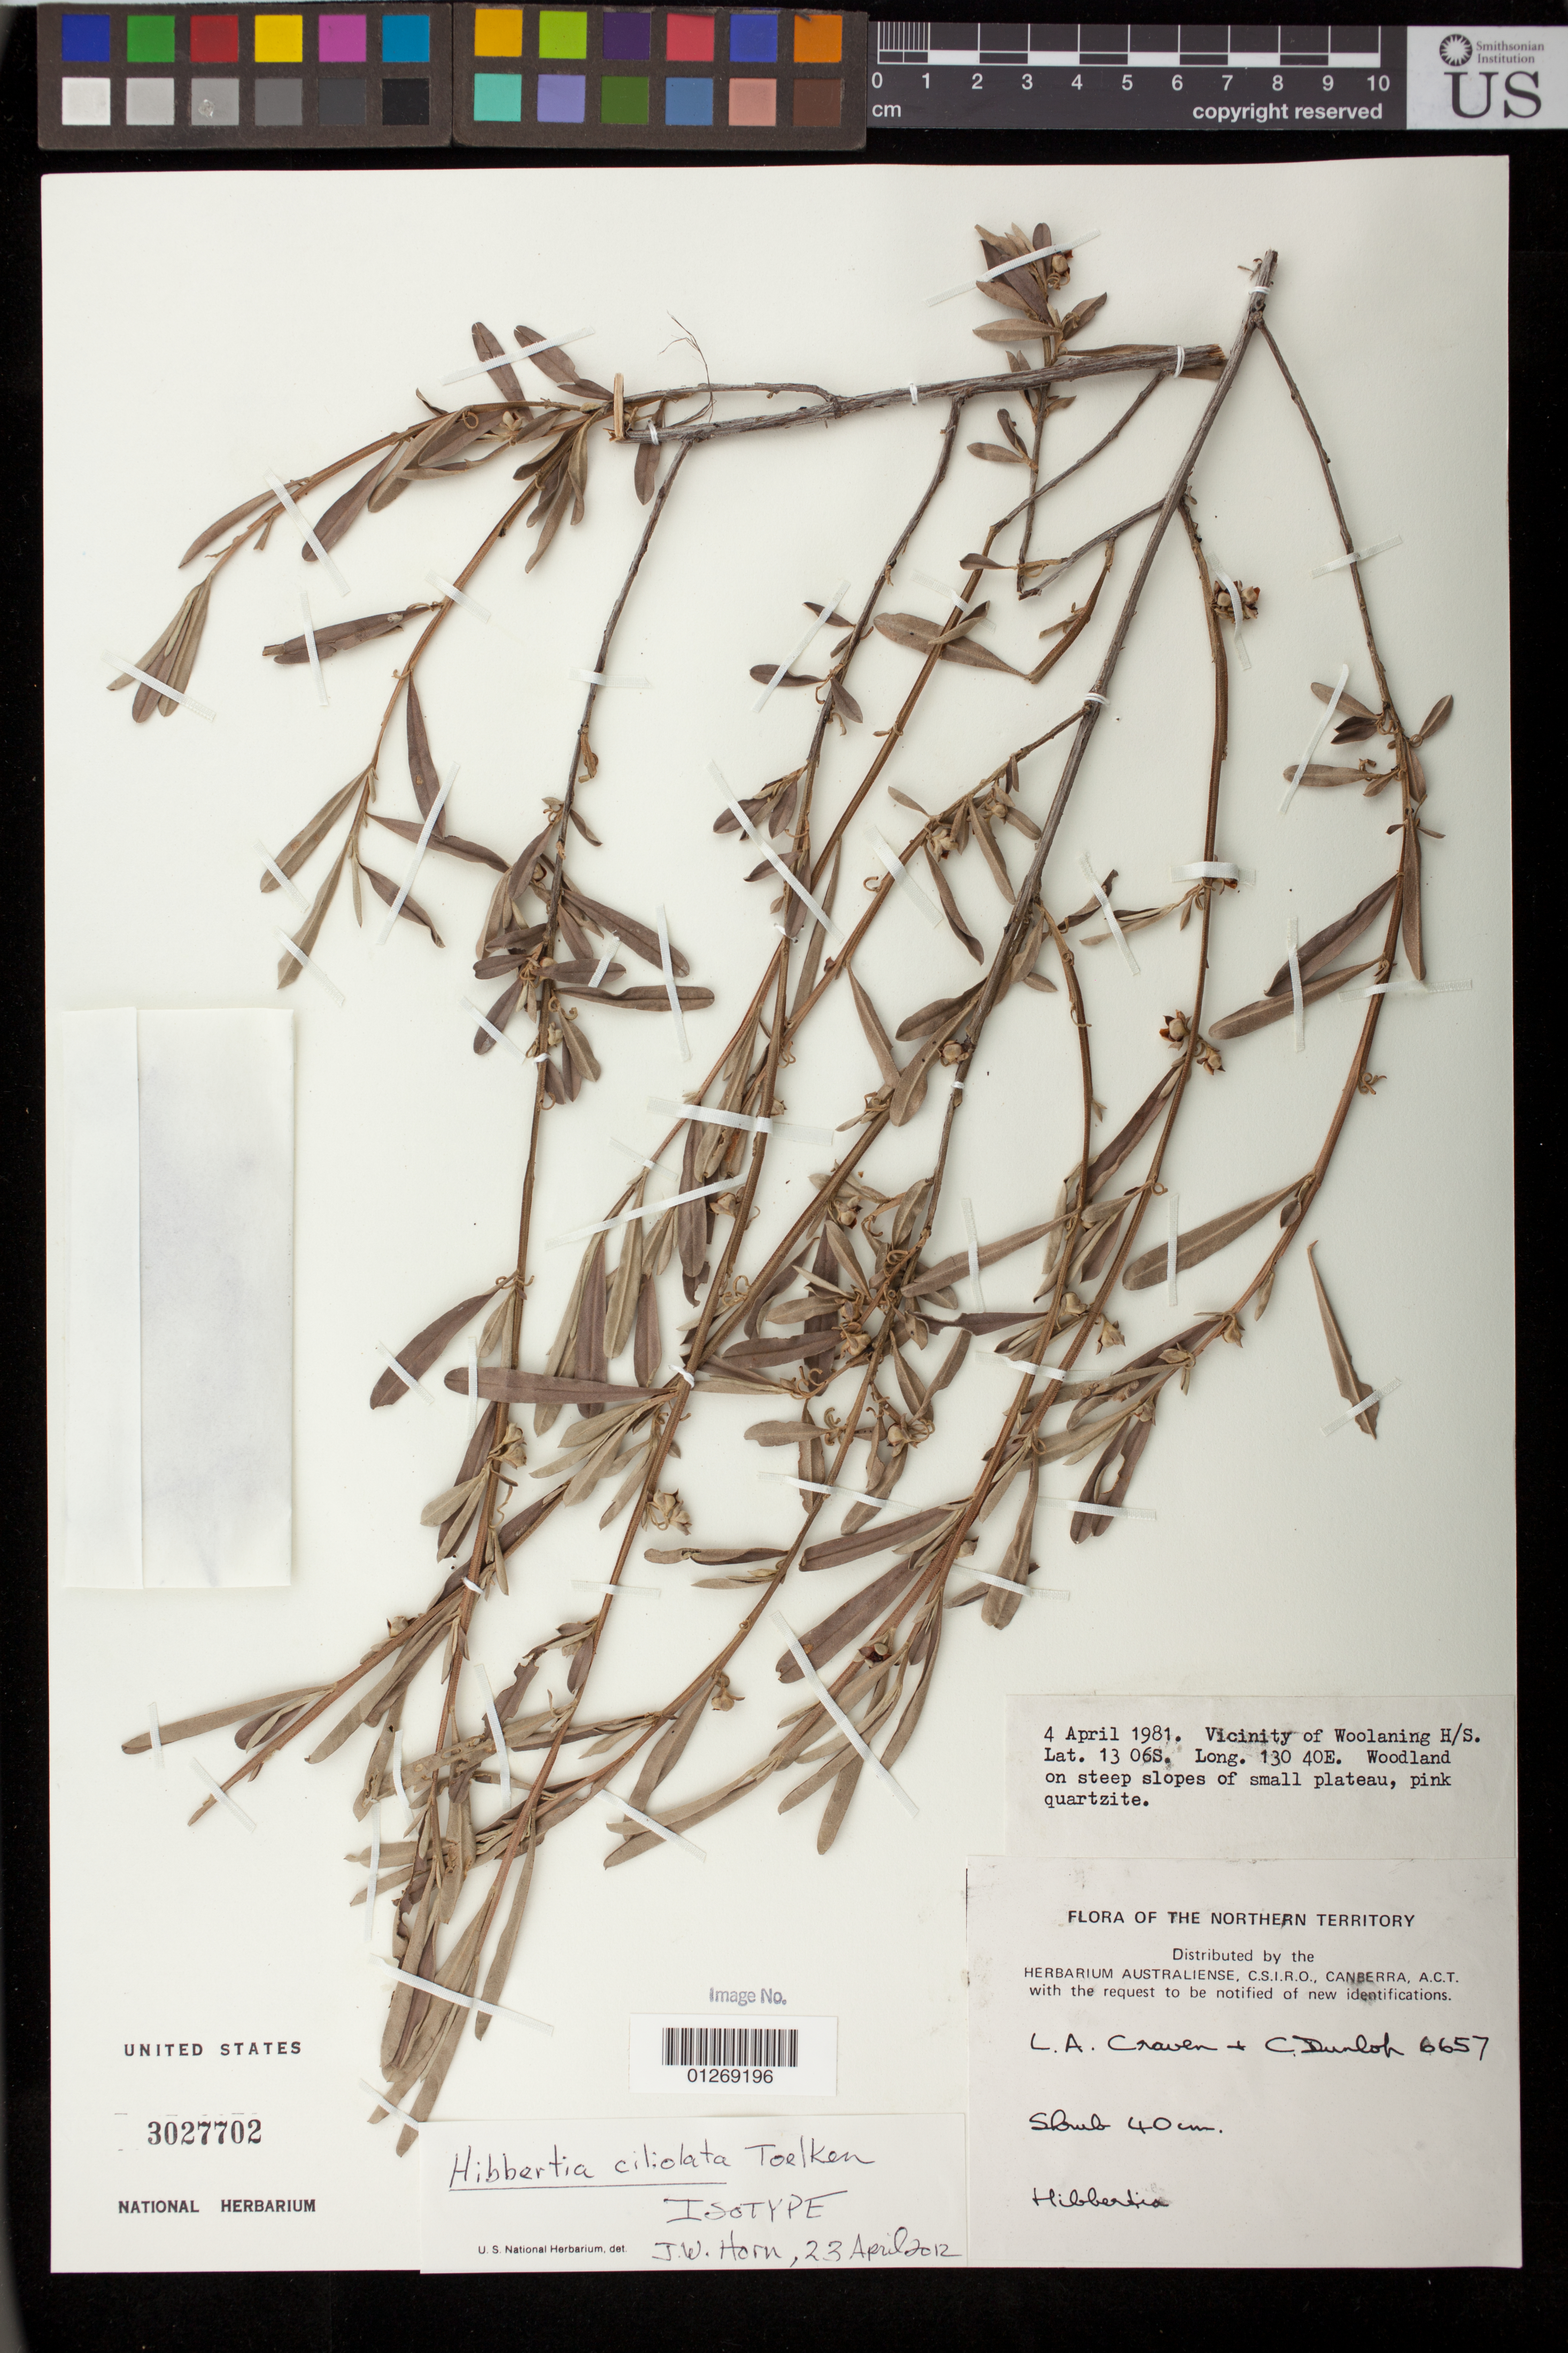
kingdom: Plantae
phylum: Tracheophyta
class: Magnoliopsida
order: Dilleniales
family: Dilleniaceae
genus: Hibbertia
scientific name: Hibbertia ciliolata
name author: Toelken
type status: Isotype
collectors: L. A. Craven & C. Dunlop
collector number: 6657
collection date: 1981-04-04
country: Australia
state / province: Northern Territory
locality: Vicinity of Woolaning H/S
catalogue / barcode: US 3027702